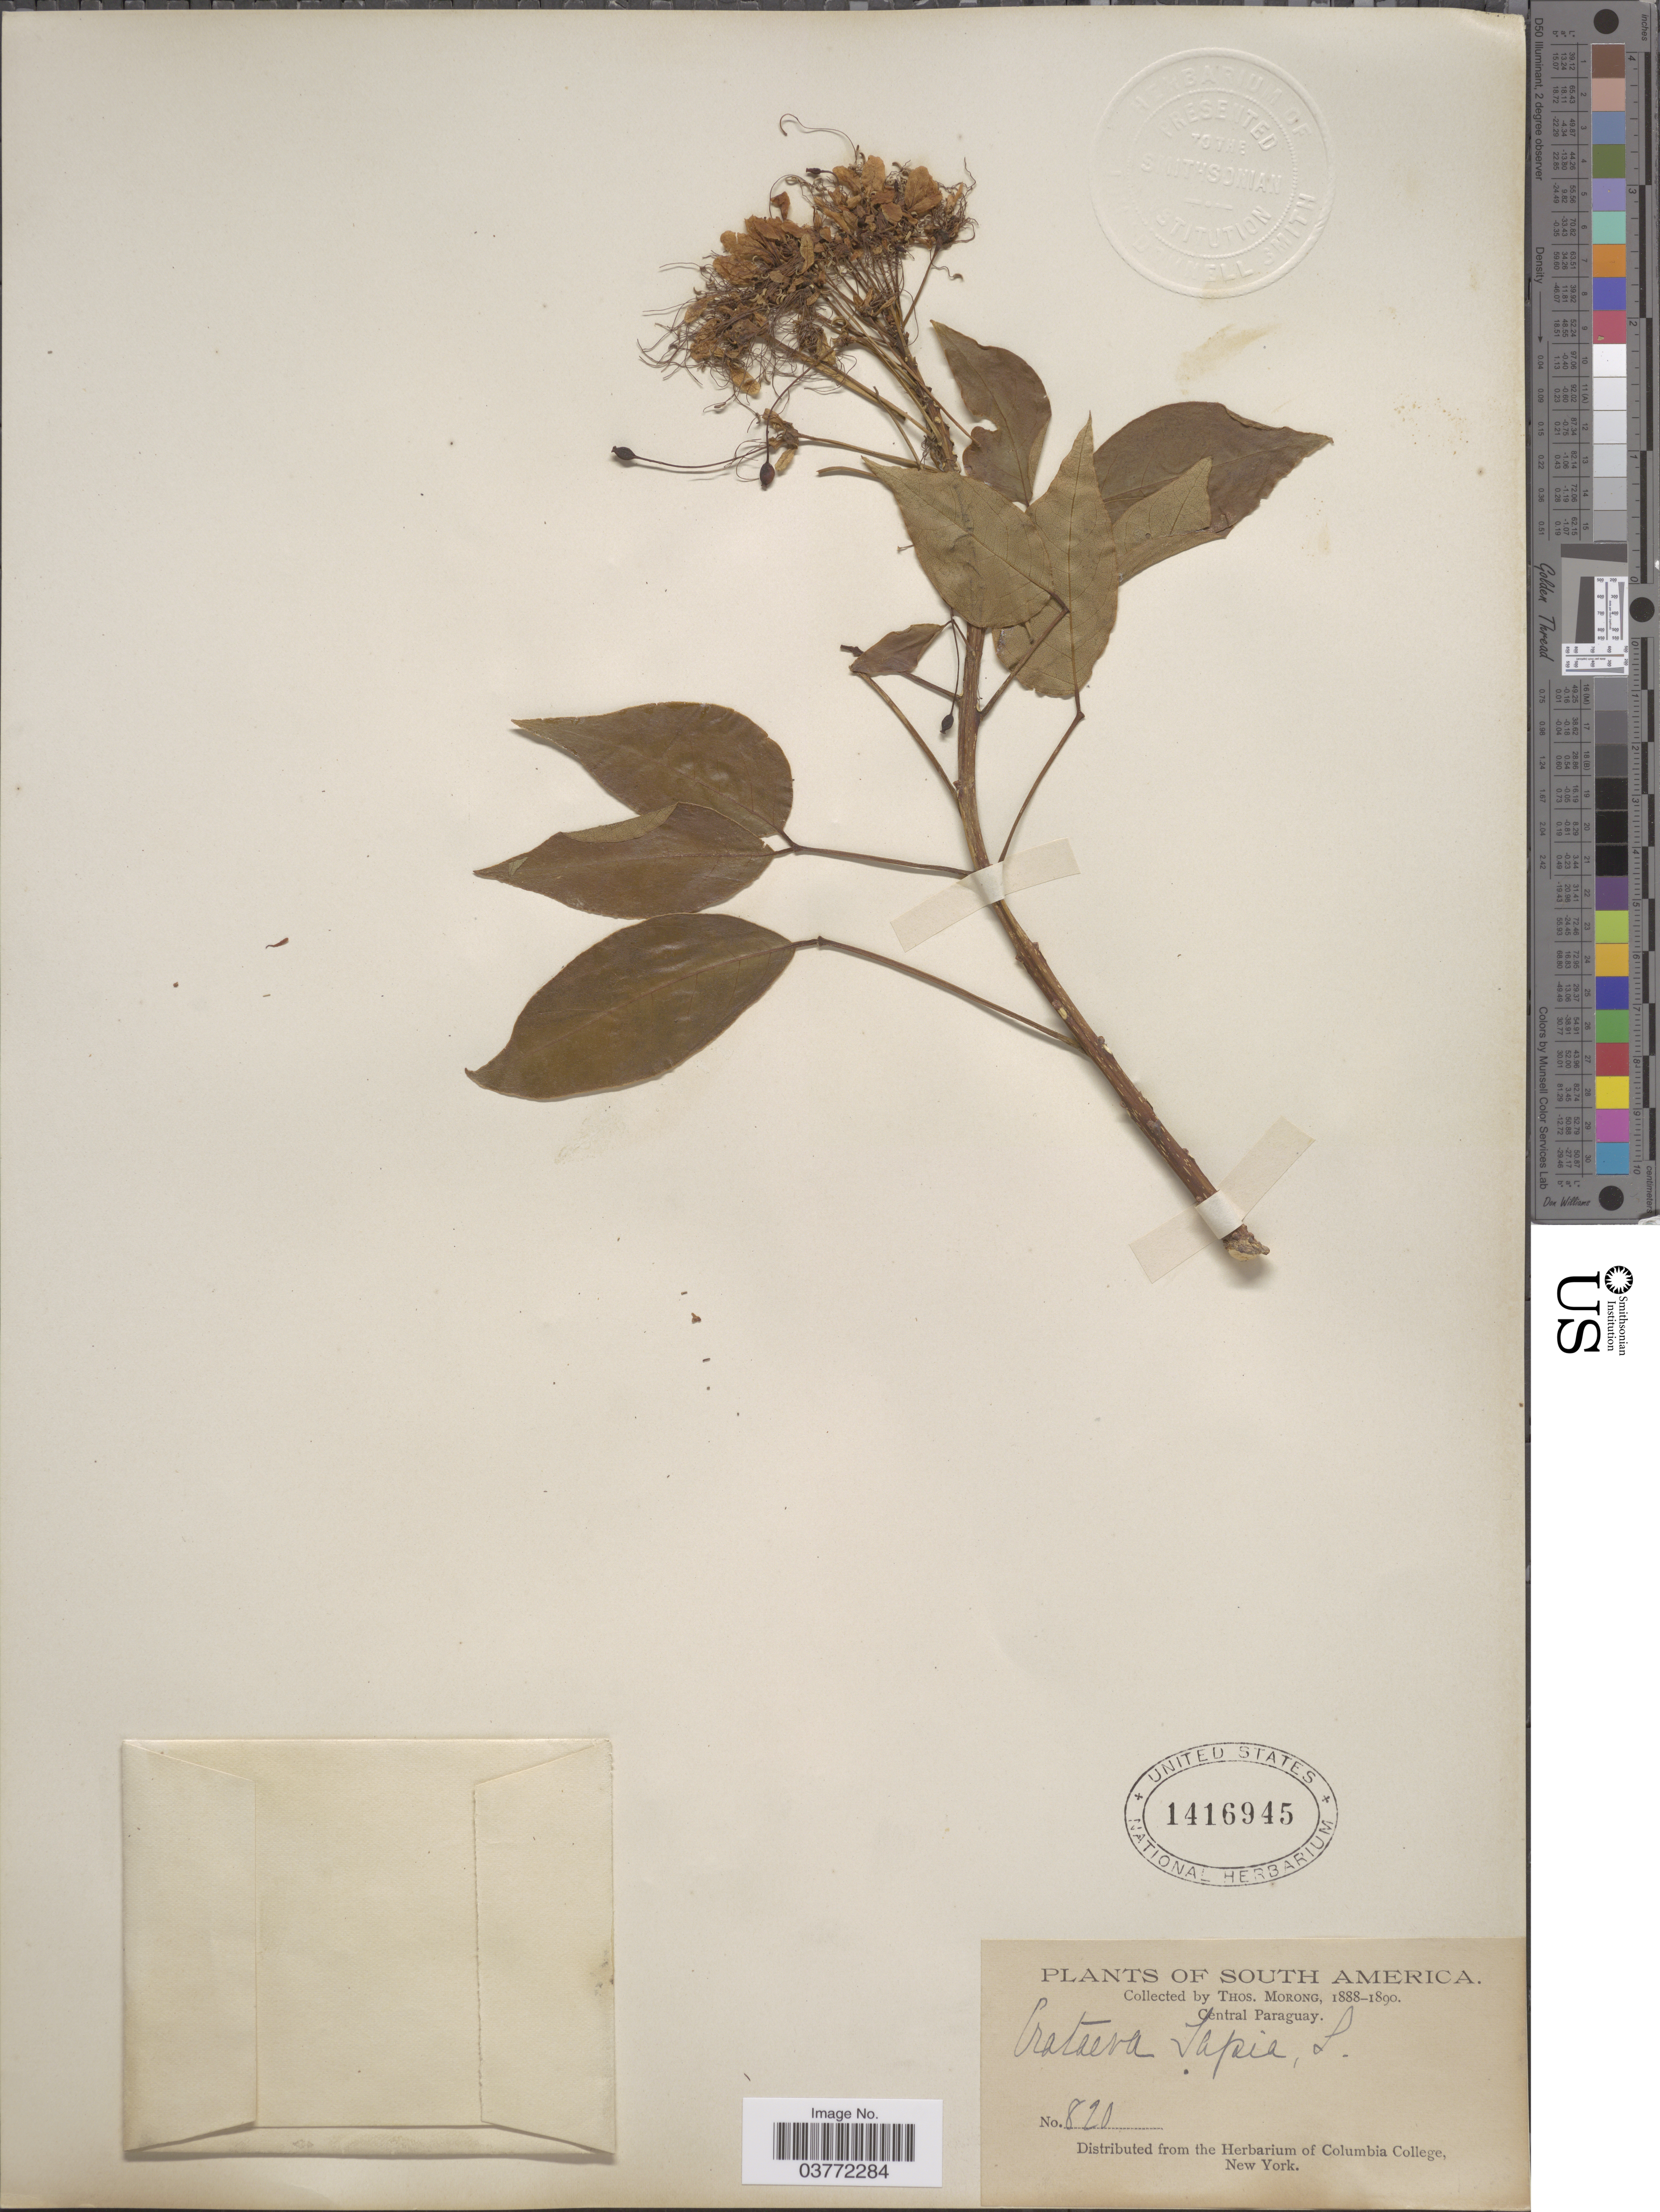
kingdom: Plantae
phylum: Tracheophyta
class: Magnoliopsida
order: Brassicales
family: Capparaceae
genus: Crateva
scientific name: Crateva tapia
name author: L.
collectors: ex herb. T. Morong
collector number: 820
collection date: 1888/1890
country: Paraguay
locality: Central Paraguay.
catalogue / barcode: US 1416945